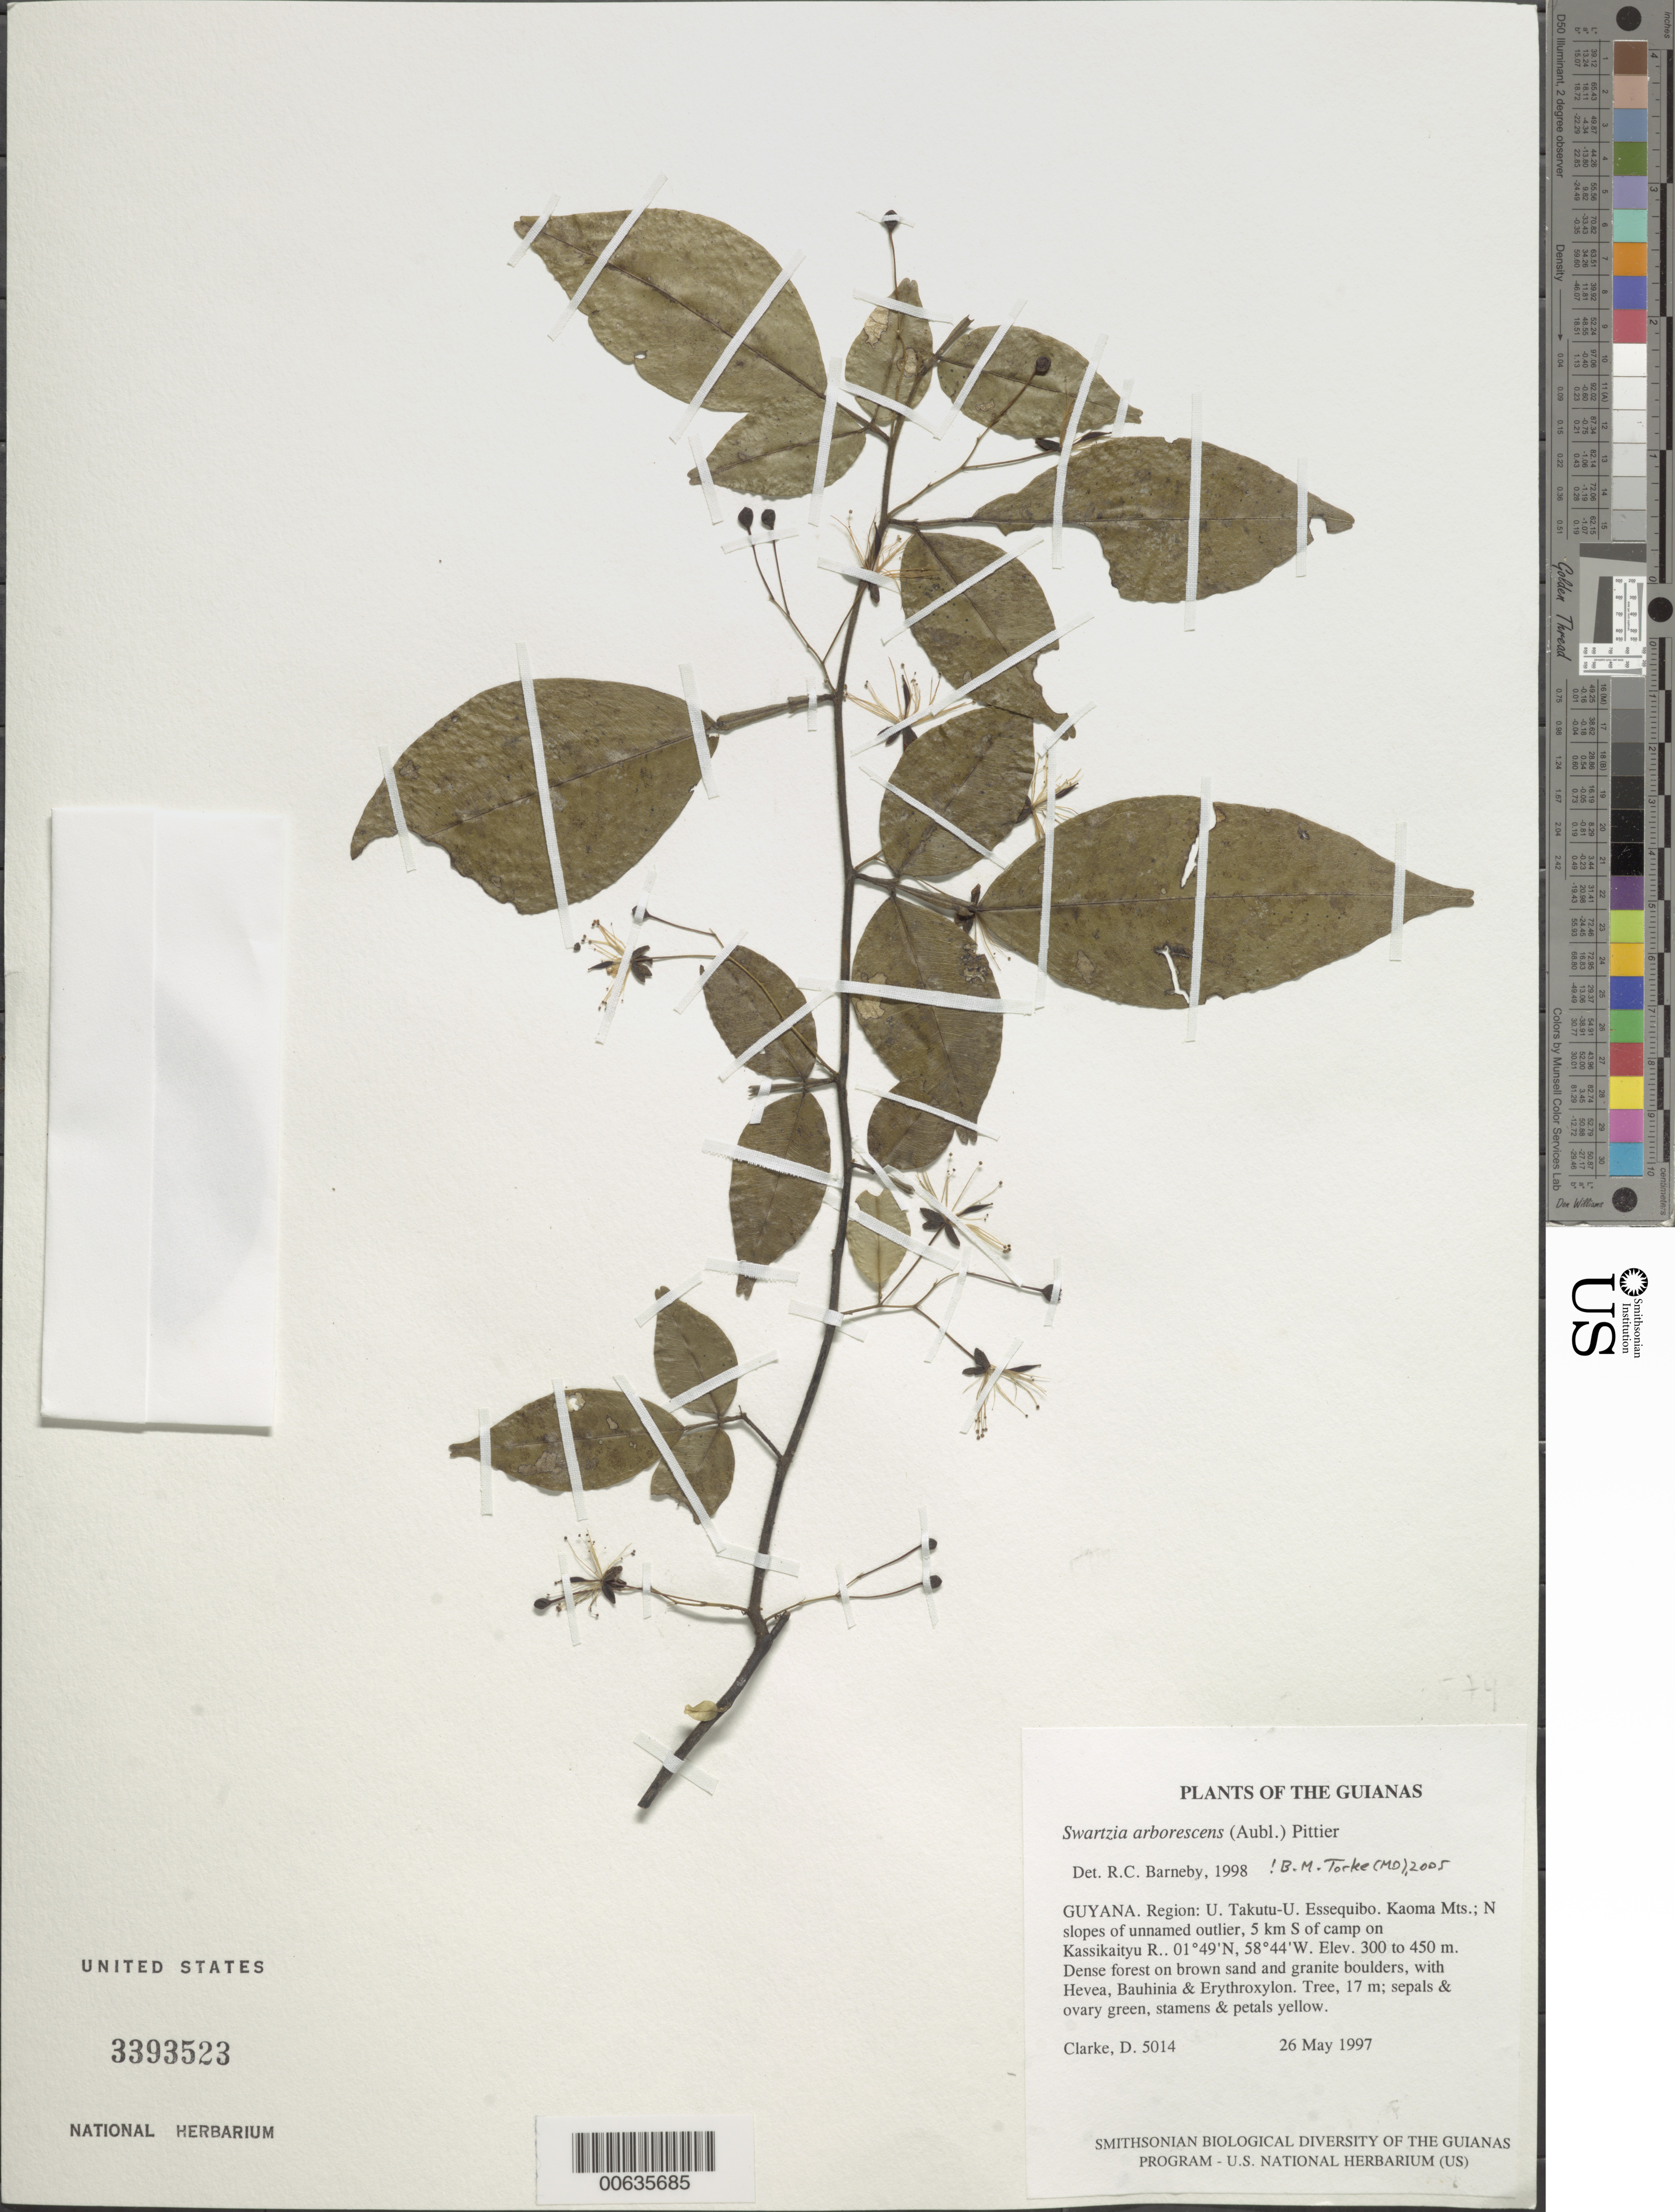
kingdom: Plantae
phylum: Tracheophyta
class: Magnoliopsida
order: Fabales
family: Fabaceae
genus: Swartzia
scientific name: Swartzia arborescens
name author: (Aubl.) Pittier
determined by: Barneby, Rupert C., (NY)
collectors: H. D. Clarke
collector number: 5014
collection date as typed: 26 May 1997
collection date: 1997-05-26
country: Guyana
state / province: U. Takutu-U. Essequibo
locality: Kaoma Mts.; N slopes of unnamed outlier, 5 km S of camp on Kassikaityu R.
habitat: Dense forest on brown sand and granite boulders, with Hevea, Bauhinia & Erythroxylum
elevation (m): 300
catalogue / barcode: US 3393523